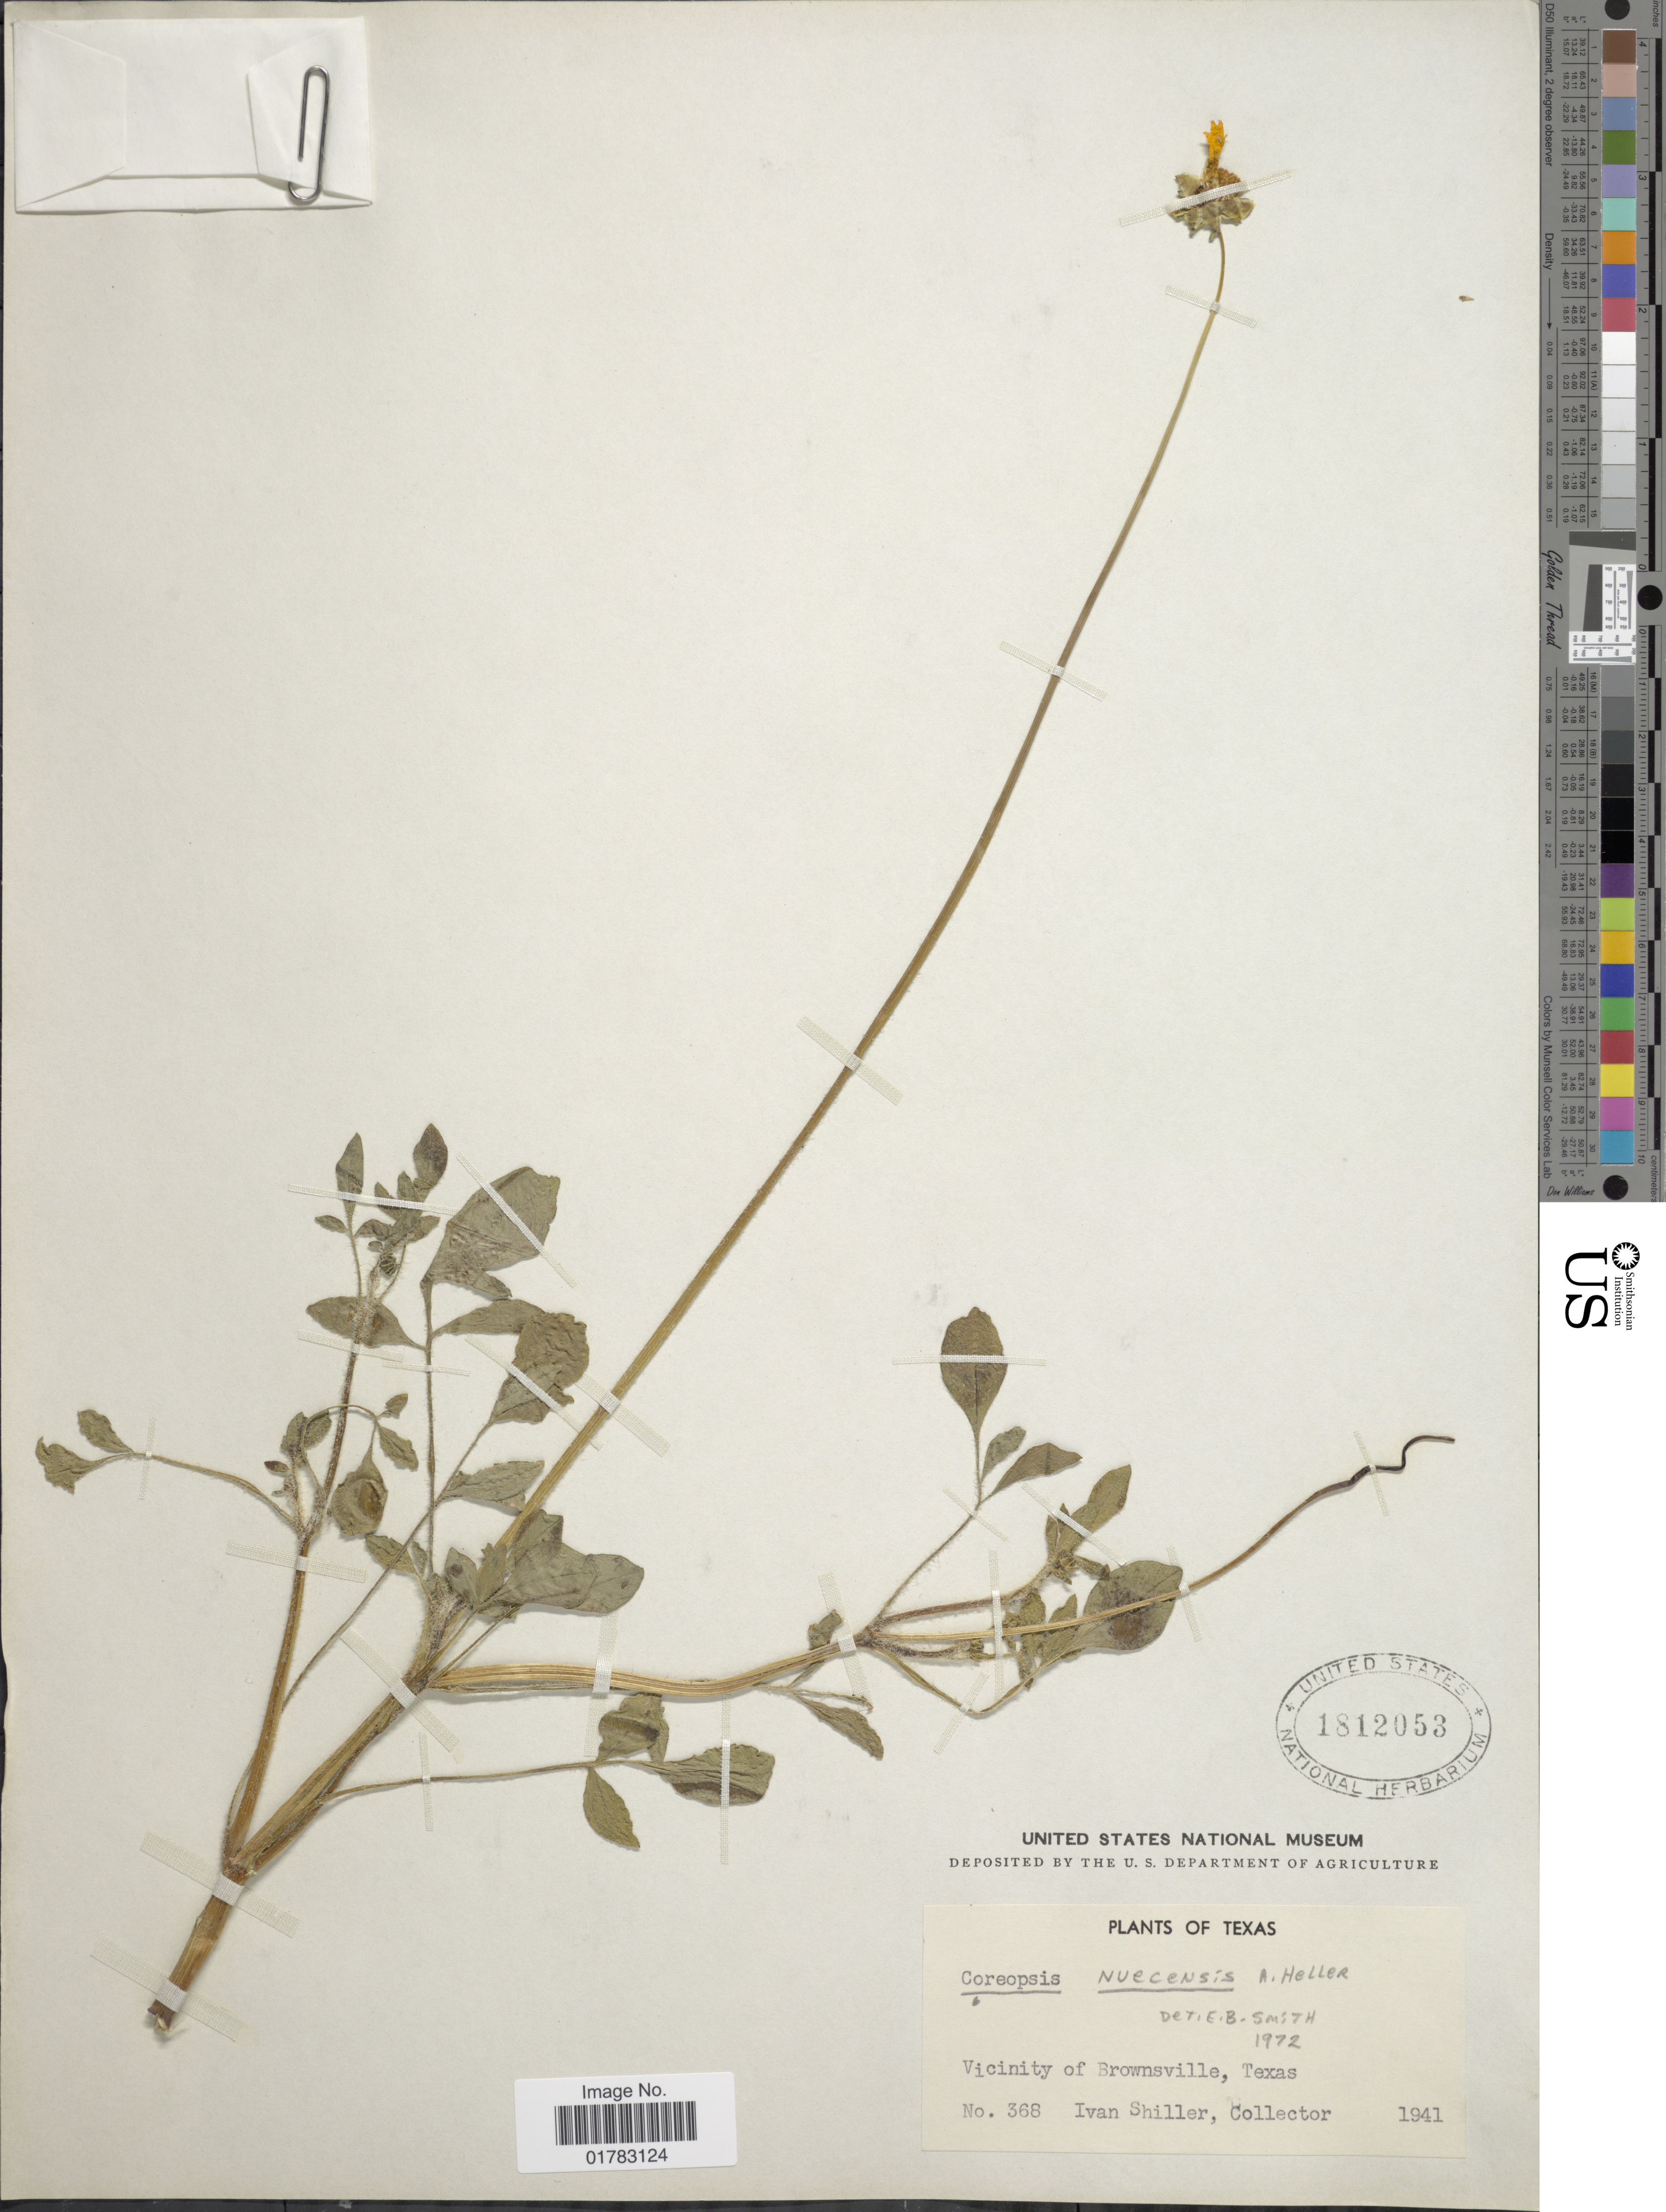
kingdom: Plantae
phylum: Tracheophyta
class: Magnoliopsida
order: Asterales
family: Asteraceae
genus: Coreopsis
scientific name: Coreopsis nuecensis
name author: A. Heller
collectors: I. Shiller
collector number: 368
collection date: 1941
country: United States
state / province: Texas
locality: Vicinity of Brownsville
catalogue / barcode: US 1812053